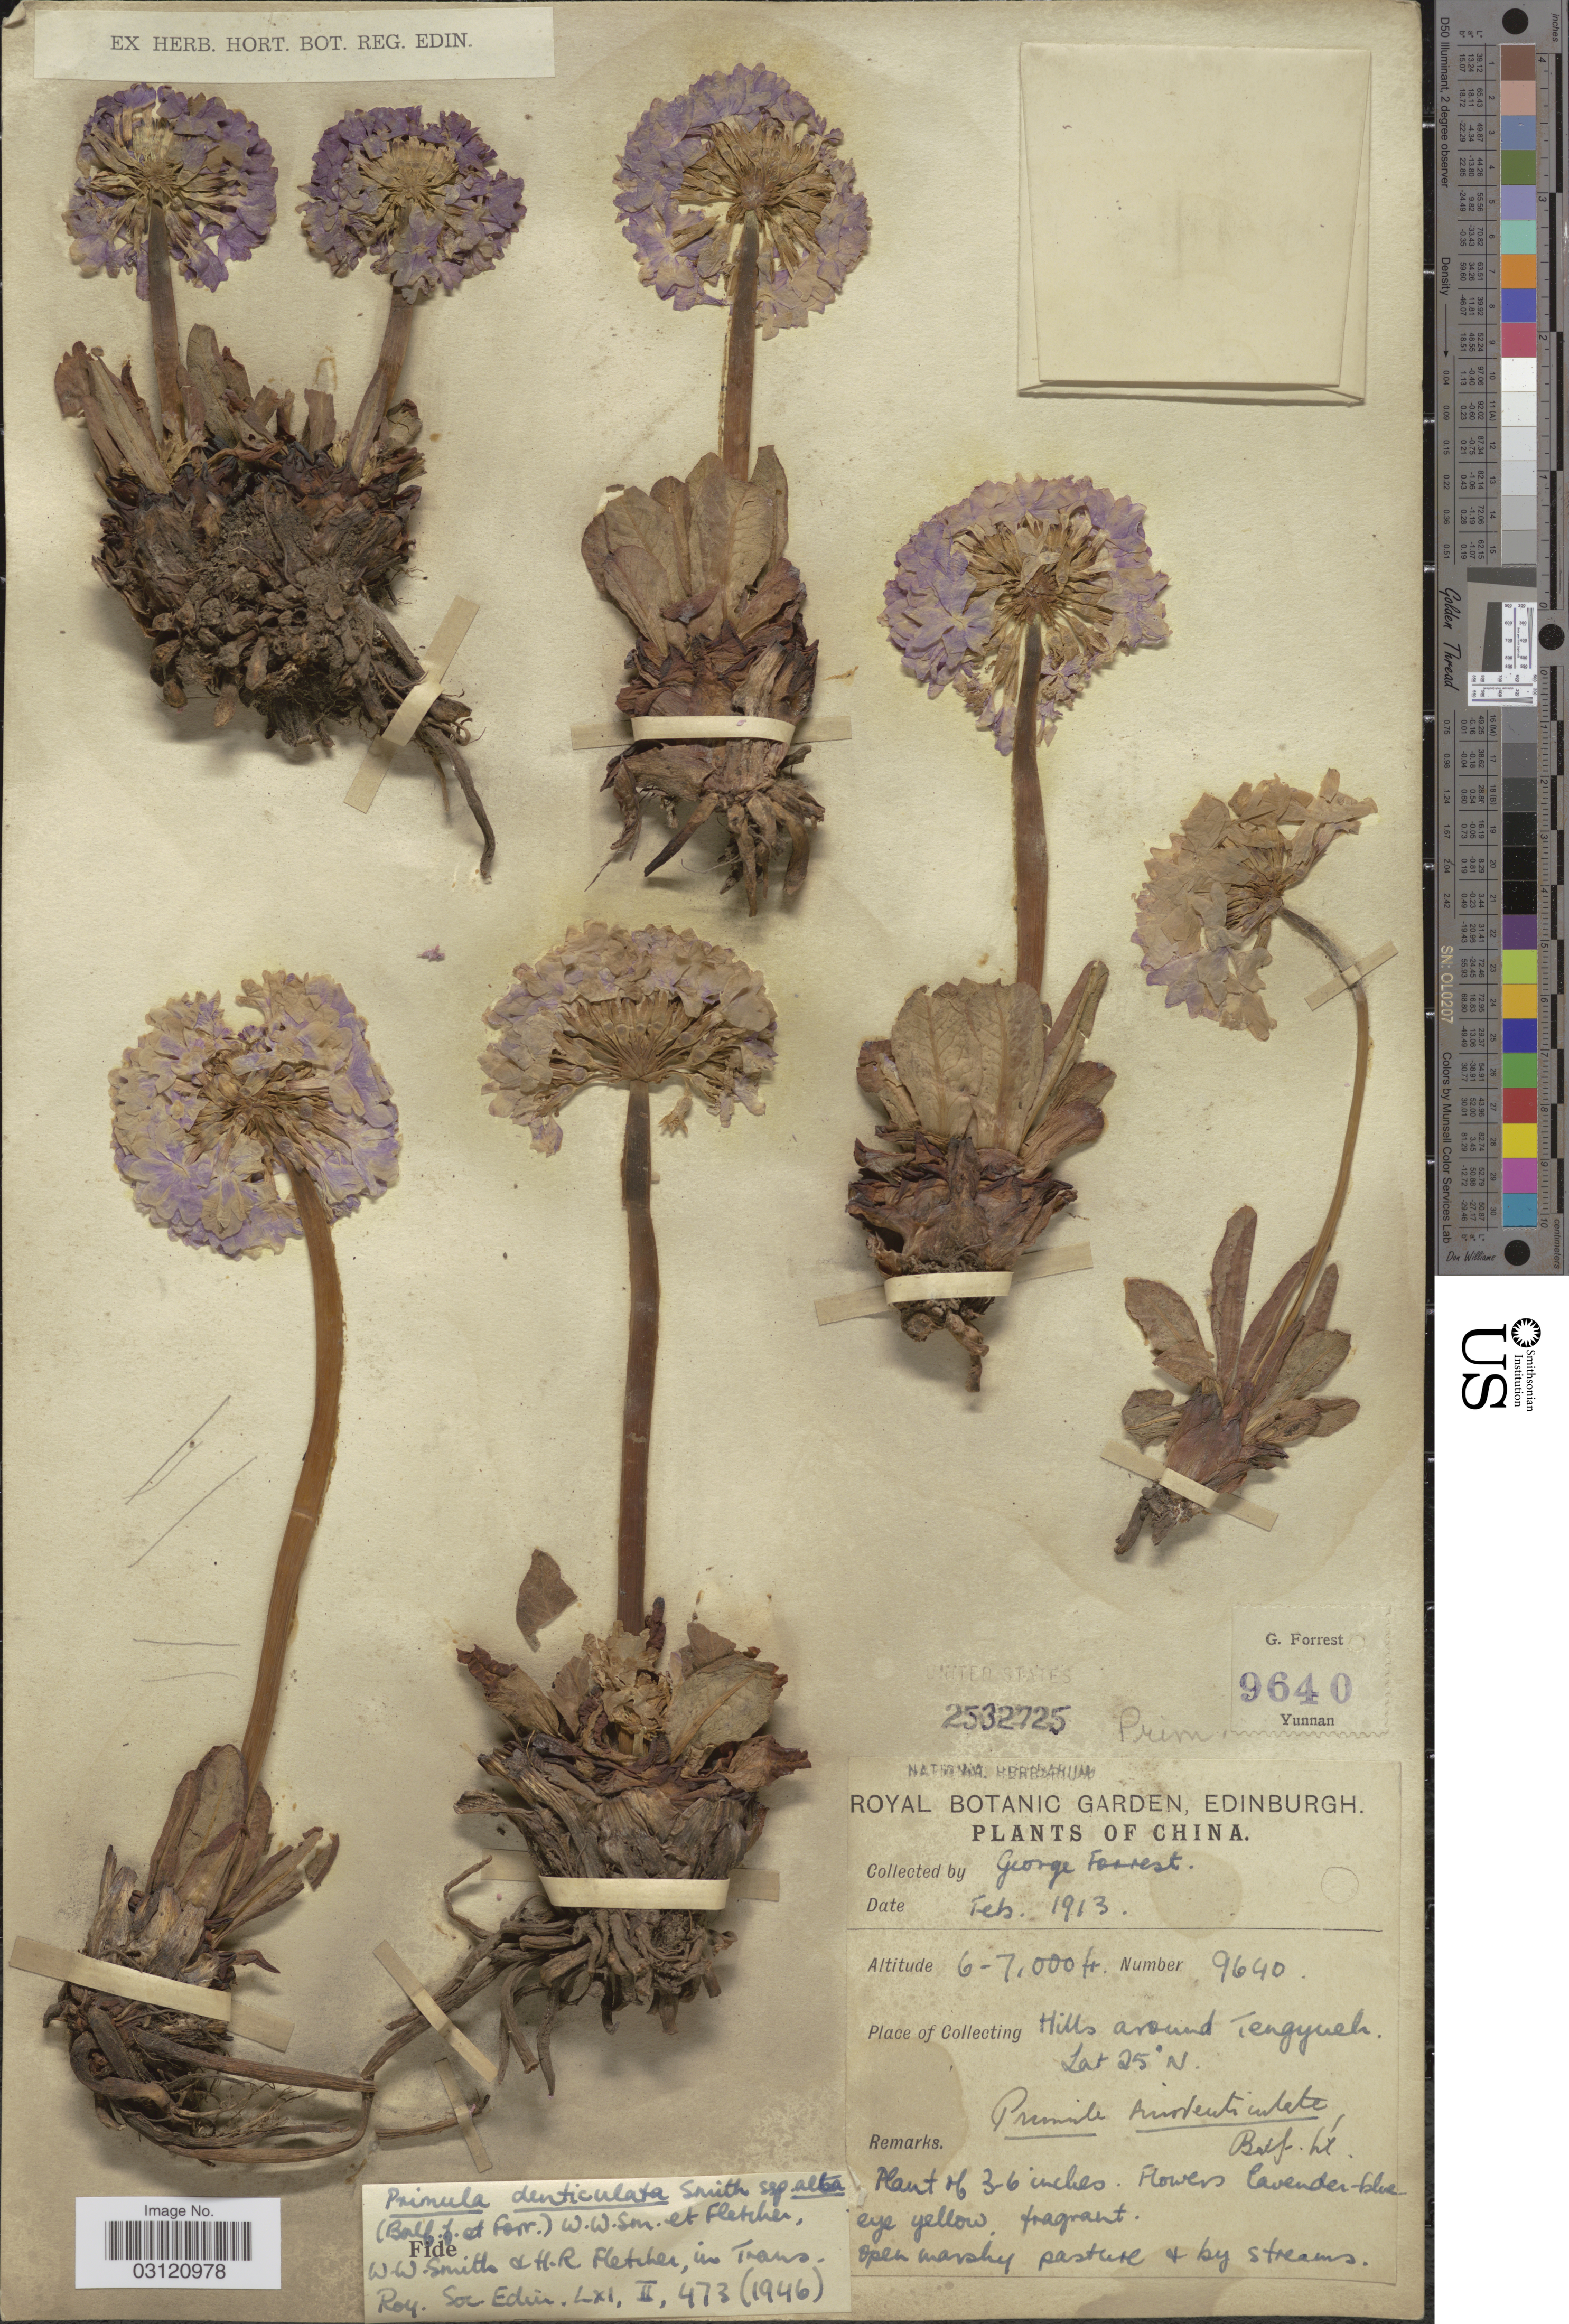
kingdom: Plantae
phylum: Tracheophyta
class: Magnoliopsida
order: Ericales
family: Primulaceae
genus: Primula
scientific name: Primula denticulata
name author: Sm.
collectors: G. Forrest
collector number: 9640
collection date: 1913-02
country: China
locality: Hills around Tengyueh.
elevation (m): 1829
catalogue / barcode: US 2532725